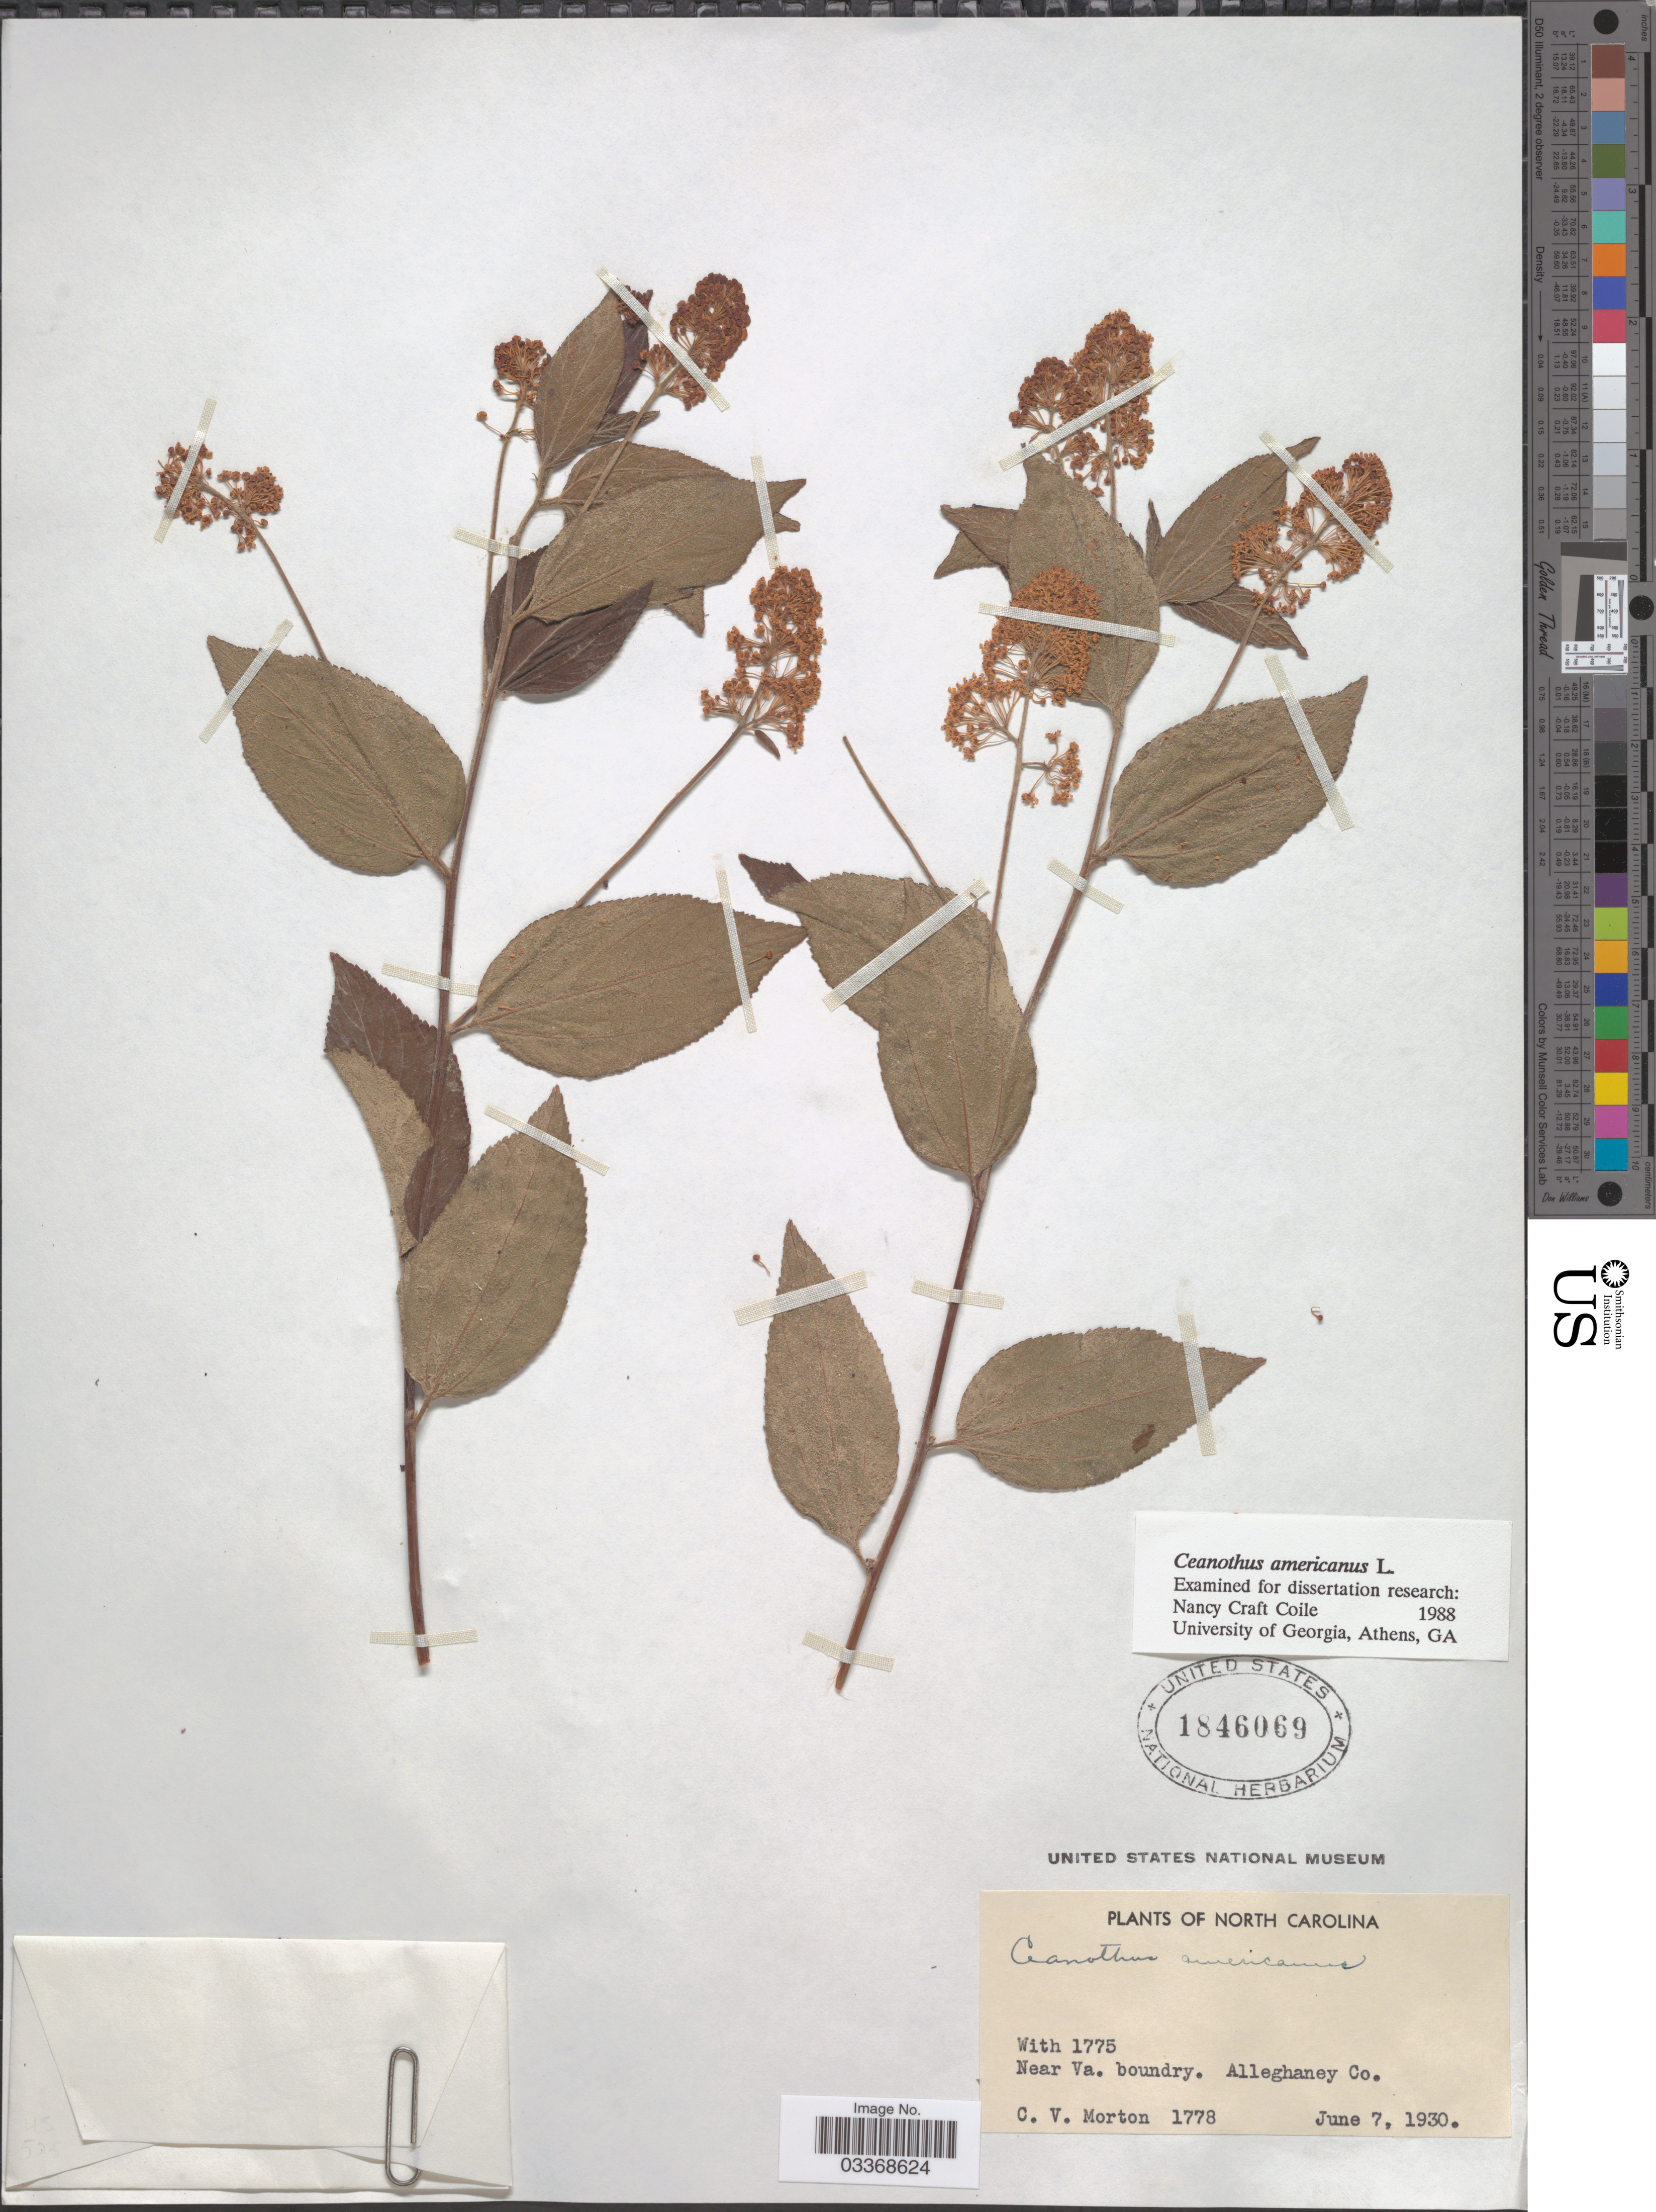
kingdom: Plantae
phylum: Tracheophyta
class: Magnoliopsida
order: Rosales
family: Rhamnaceae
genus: Ceanothus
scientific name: Ceanothus americanus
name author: L.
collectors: C. V. Morton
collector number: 1778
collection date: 1930-06-07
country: United States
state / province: North Carolina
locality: Near Va. boundary. Alleghaney Co.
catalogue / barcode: US 1846069